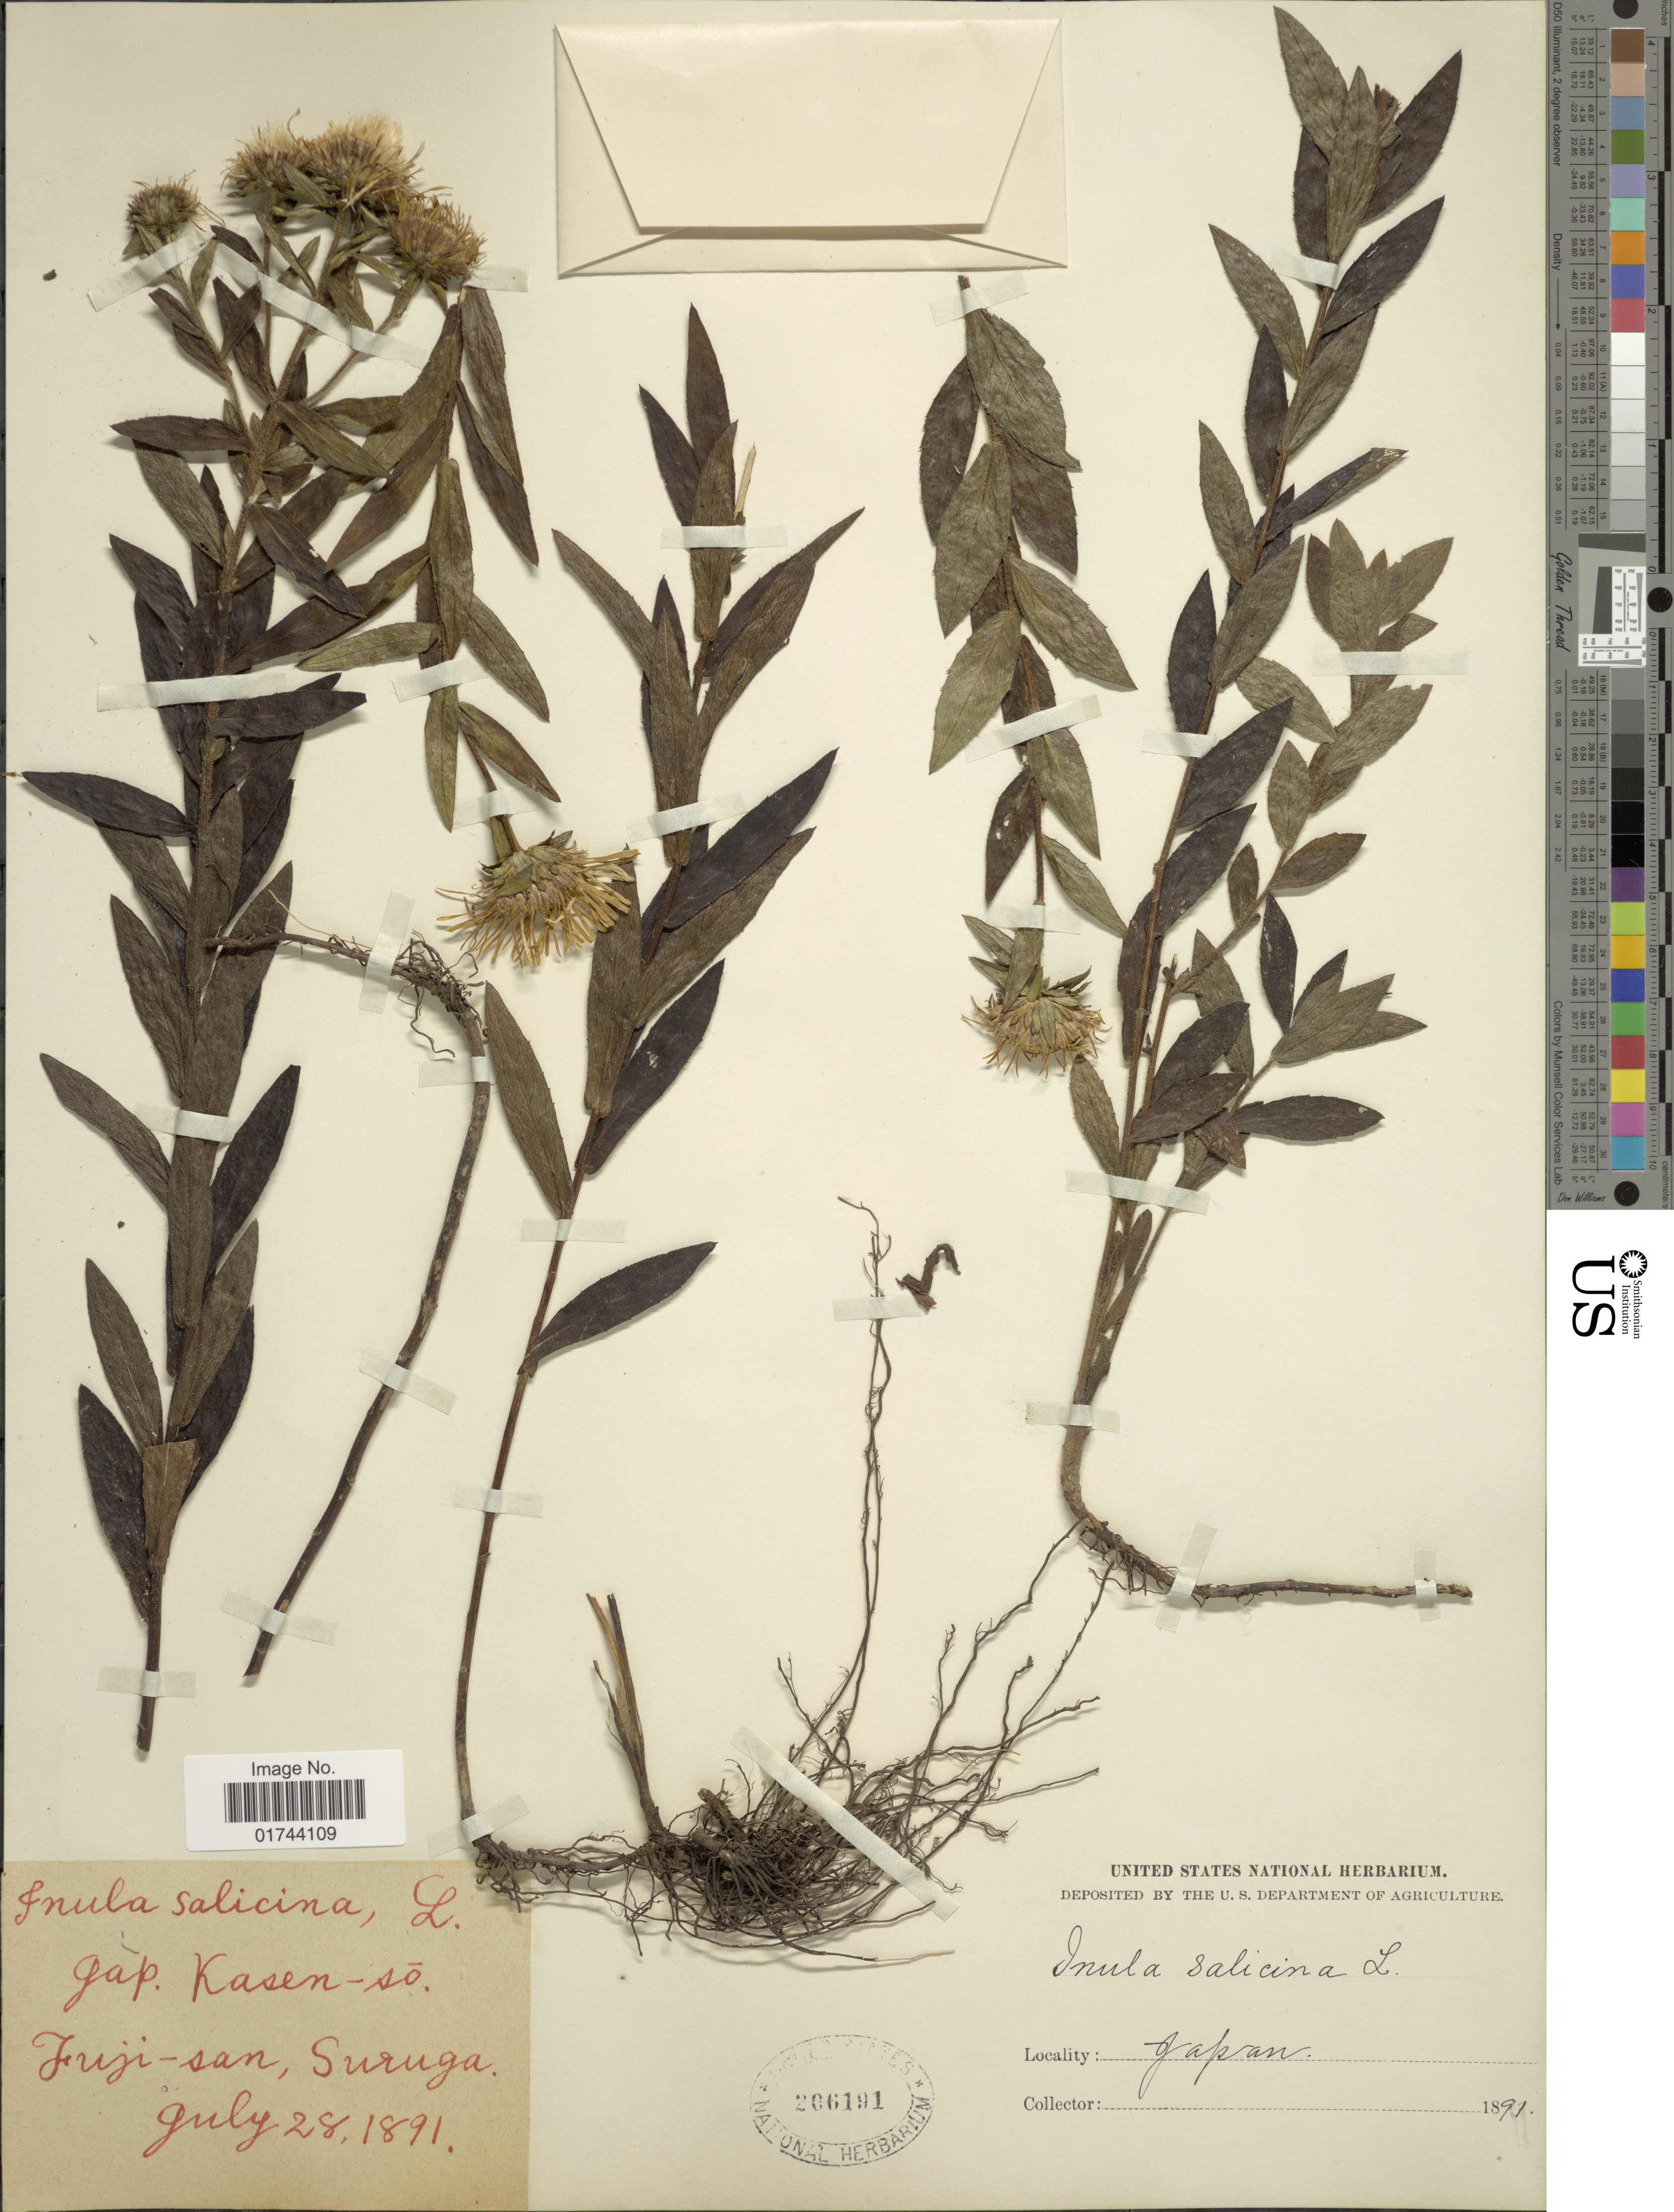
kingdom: Plantae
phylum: Tracheophyta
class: Magnoliopsida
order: Asterales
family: Asteraceae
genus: Inula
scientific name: Inula salicina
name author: L.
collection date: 1891-07-28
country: Japan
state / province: Sizuoka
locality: Fuji-san, Suruga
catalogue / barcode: US 206191